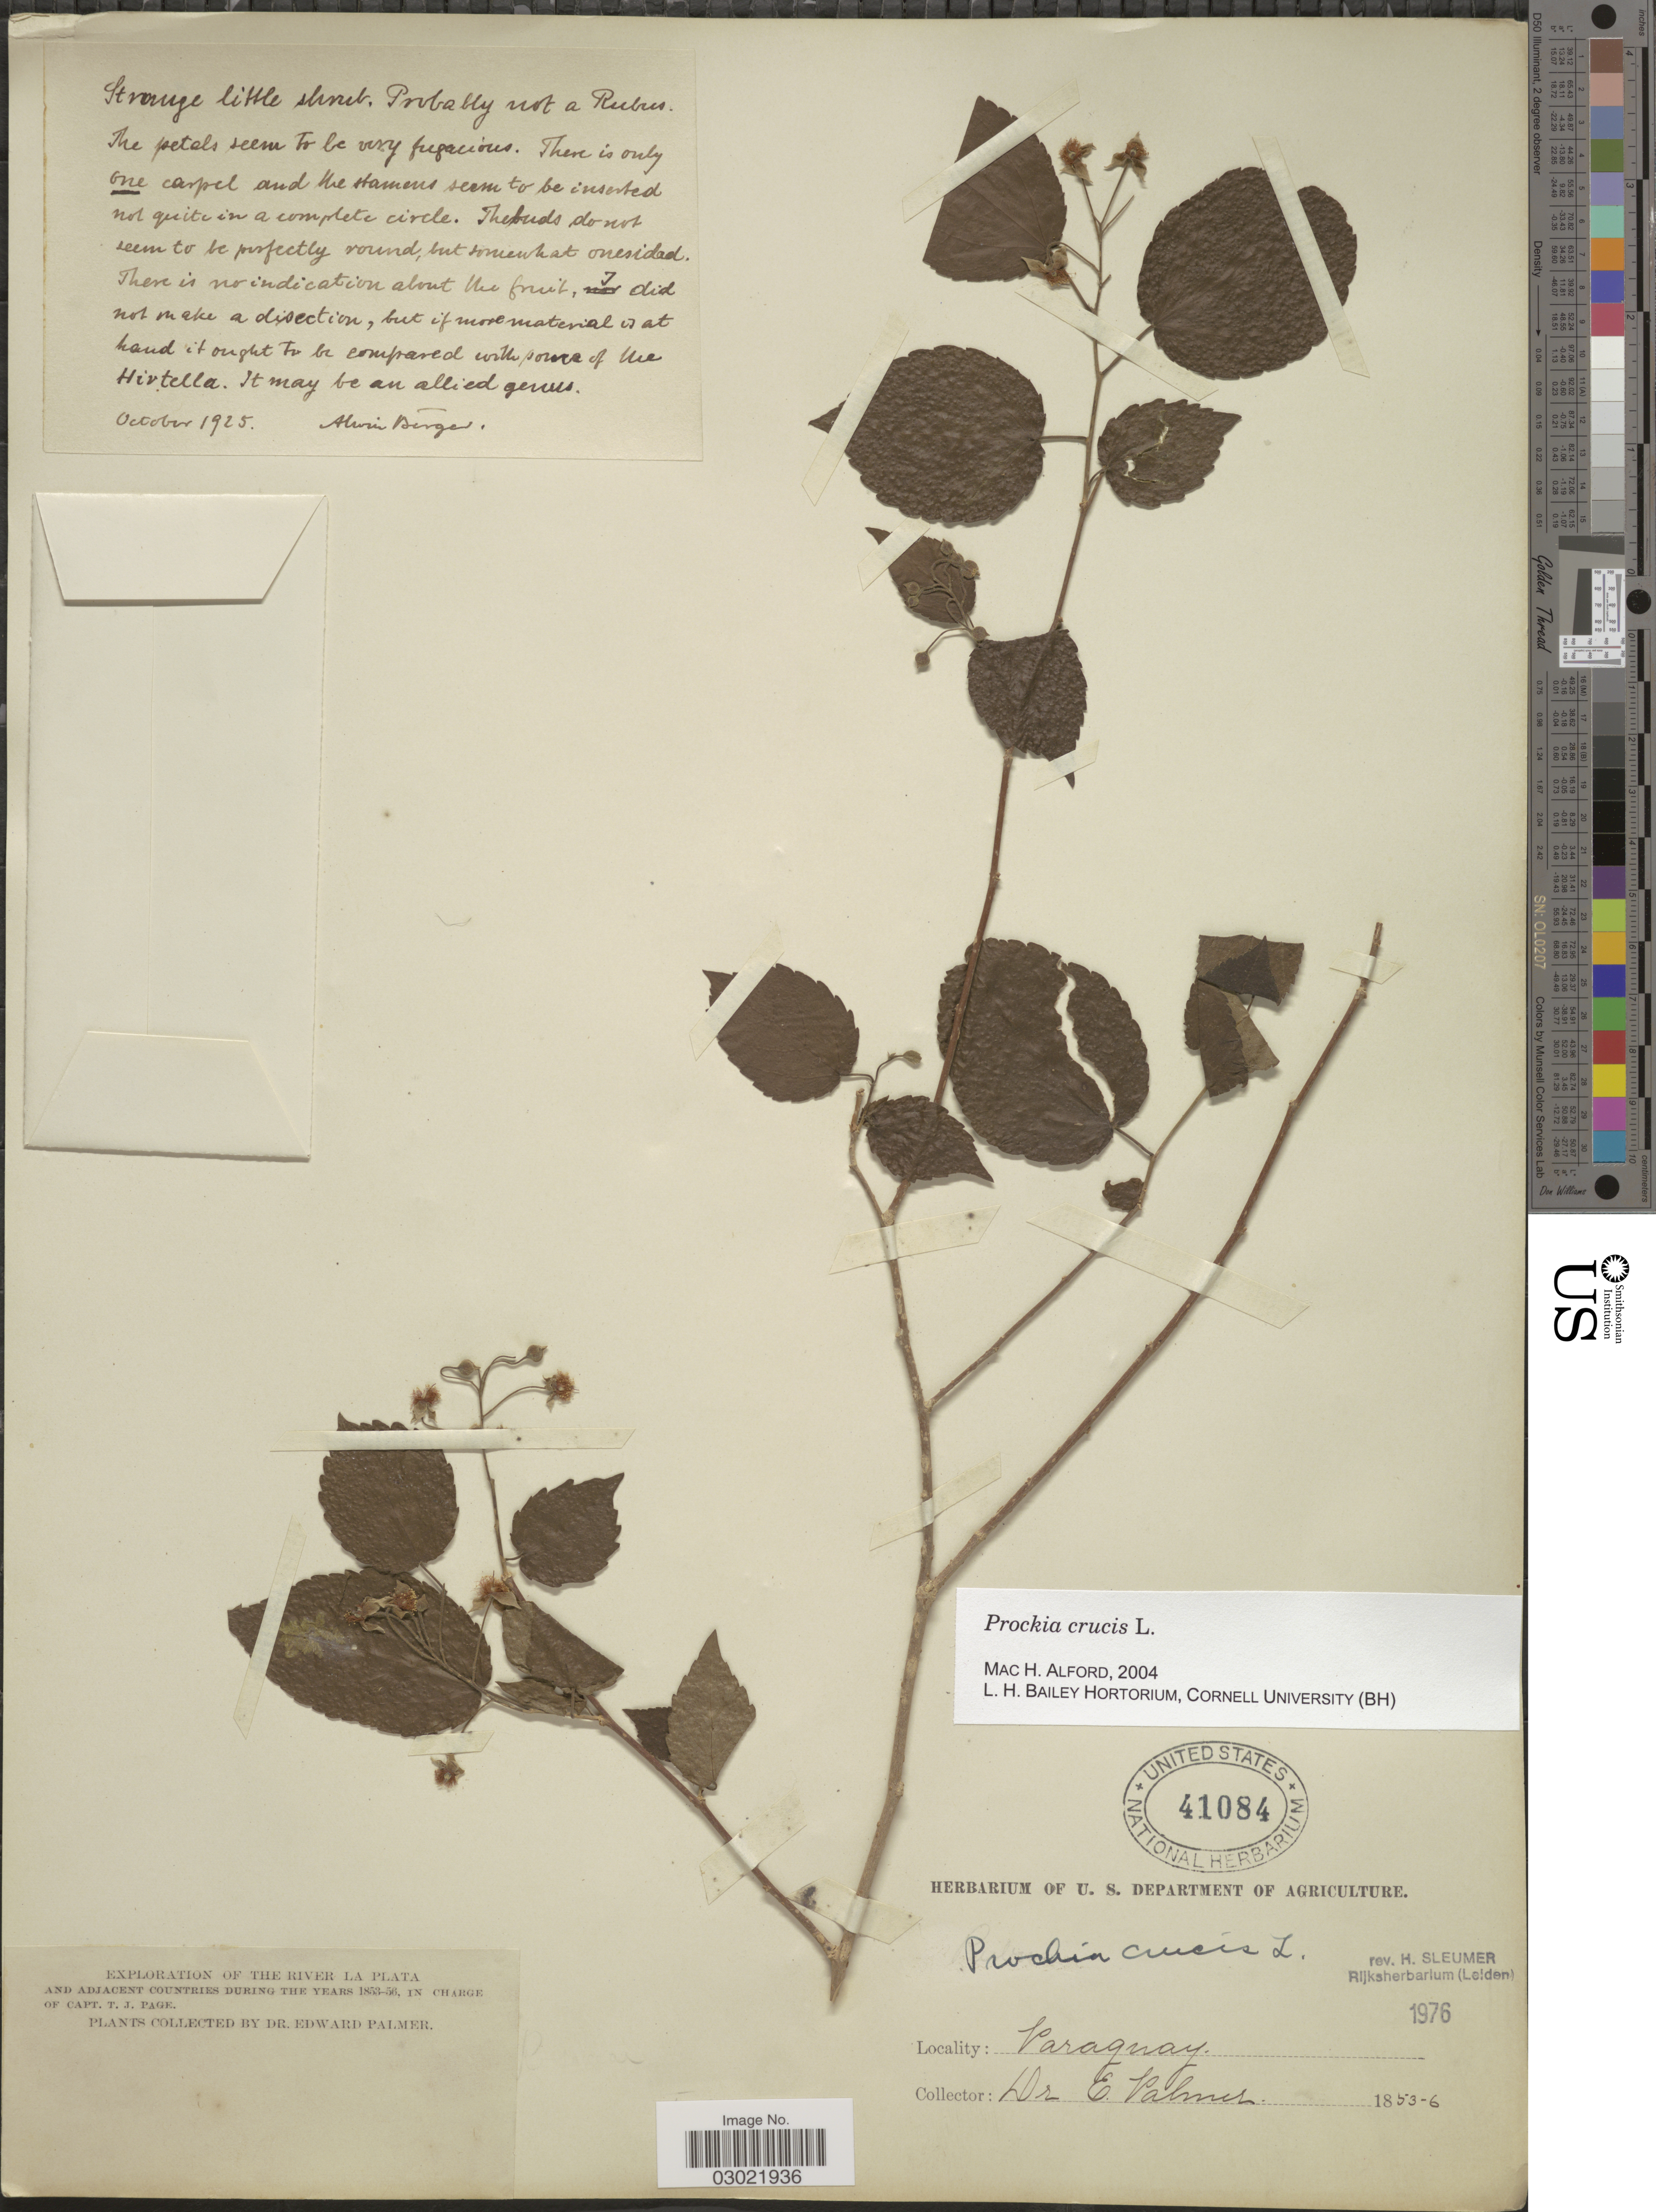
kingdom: Plantae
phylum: Tracheophyta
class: Magnoliopsida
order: Malpighiales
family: Salicaceae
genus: Prockia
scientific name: Prockia crucis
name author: P. Browne ex L.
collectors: E. Palmer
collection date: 1853/1856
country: Paraguay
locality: The River La Plata and adjacent countries.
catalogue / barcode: US 41084